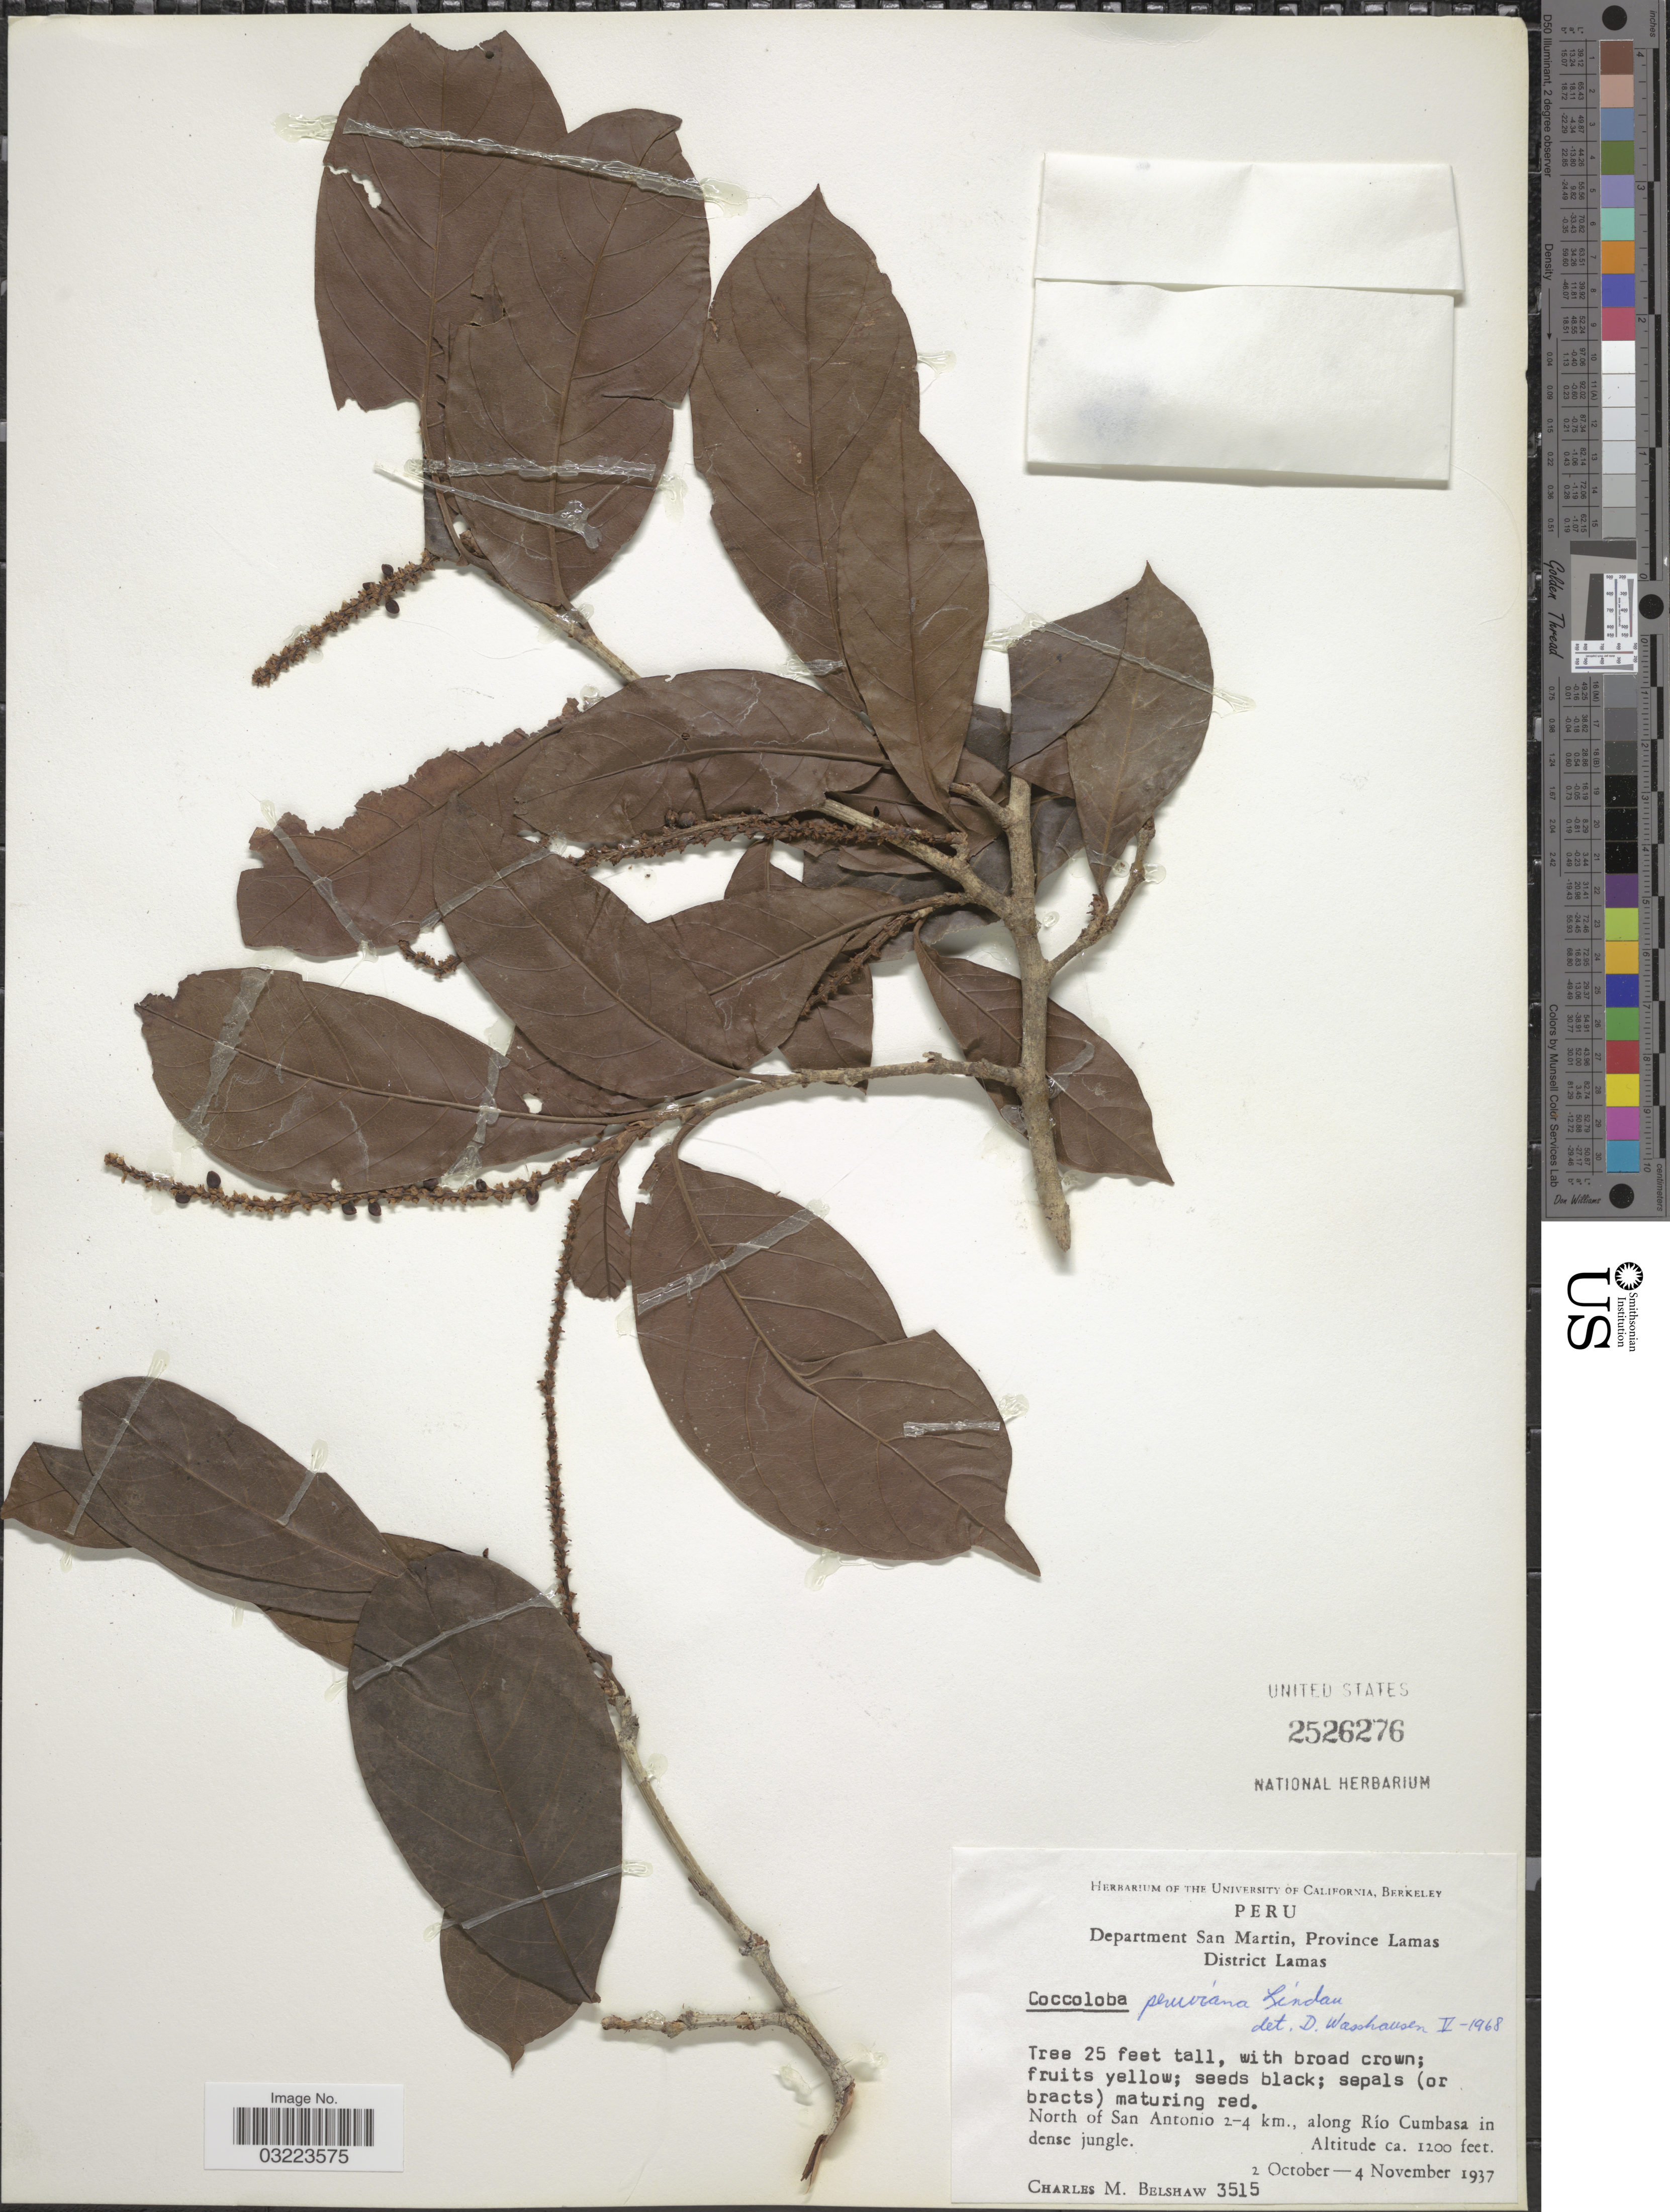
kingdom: Plantae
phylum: Tracheophyta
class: Magnoliopsida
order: Caryophyllales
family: Polygonaceae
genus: Coccoloba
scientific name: Coccoloba peruviana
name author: Lindau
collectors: C. Shaw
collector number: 3515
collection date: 1937-10-02/1937-11-04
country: Peru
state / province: San Martín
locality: Department San Martin, Province Lamas, District Lamas. North of San Antonio 2-4 km., along Río Cumbasa in dense jungle.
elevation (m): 366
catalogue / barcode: US 2526276